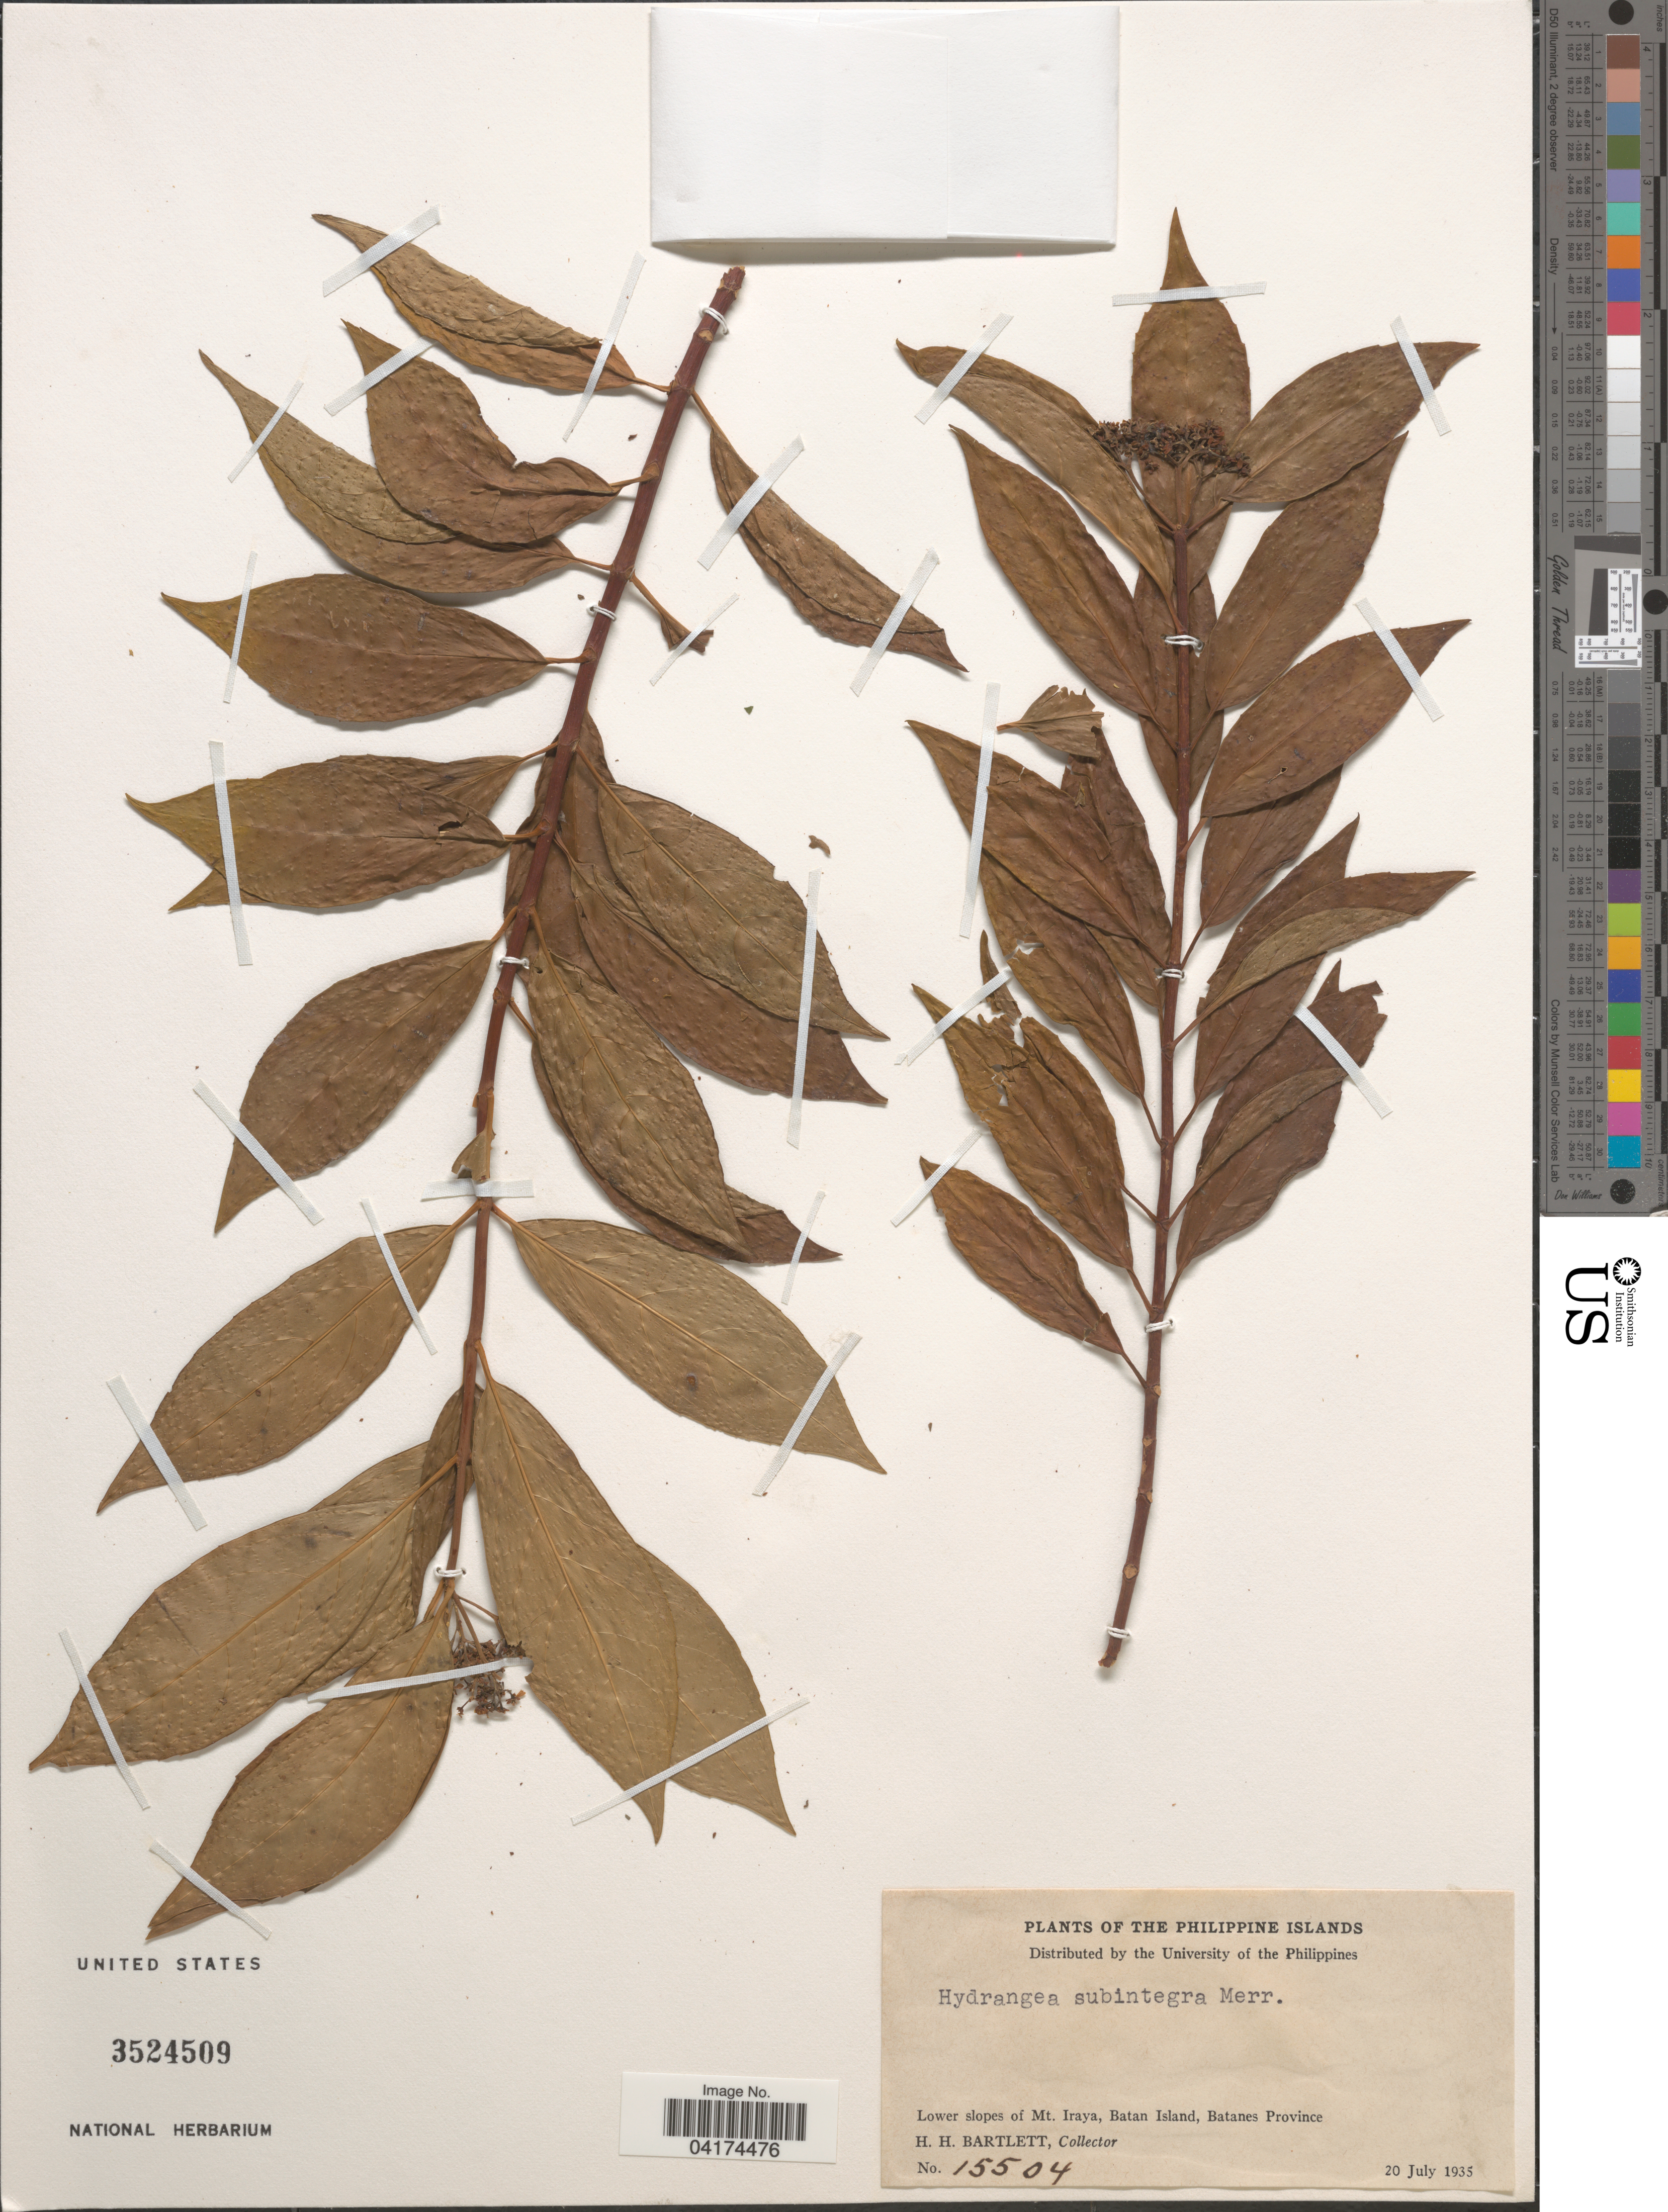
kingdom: Plantae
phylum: Tracheophyta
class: Magnoliopsida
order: Cornales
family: Hydrangeaceae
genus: Hydrangea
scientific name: Hydrangea subintegra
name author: Merr.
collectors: H. H. Bartlett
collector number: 15504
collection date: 1935-07-20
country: Philippines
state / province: Cagayan Valley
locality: Philippine Islands. Lower slopes of Mt. Iraya, Batan Island, Batanes Province.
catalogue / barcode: US 3524509